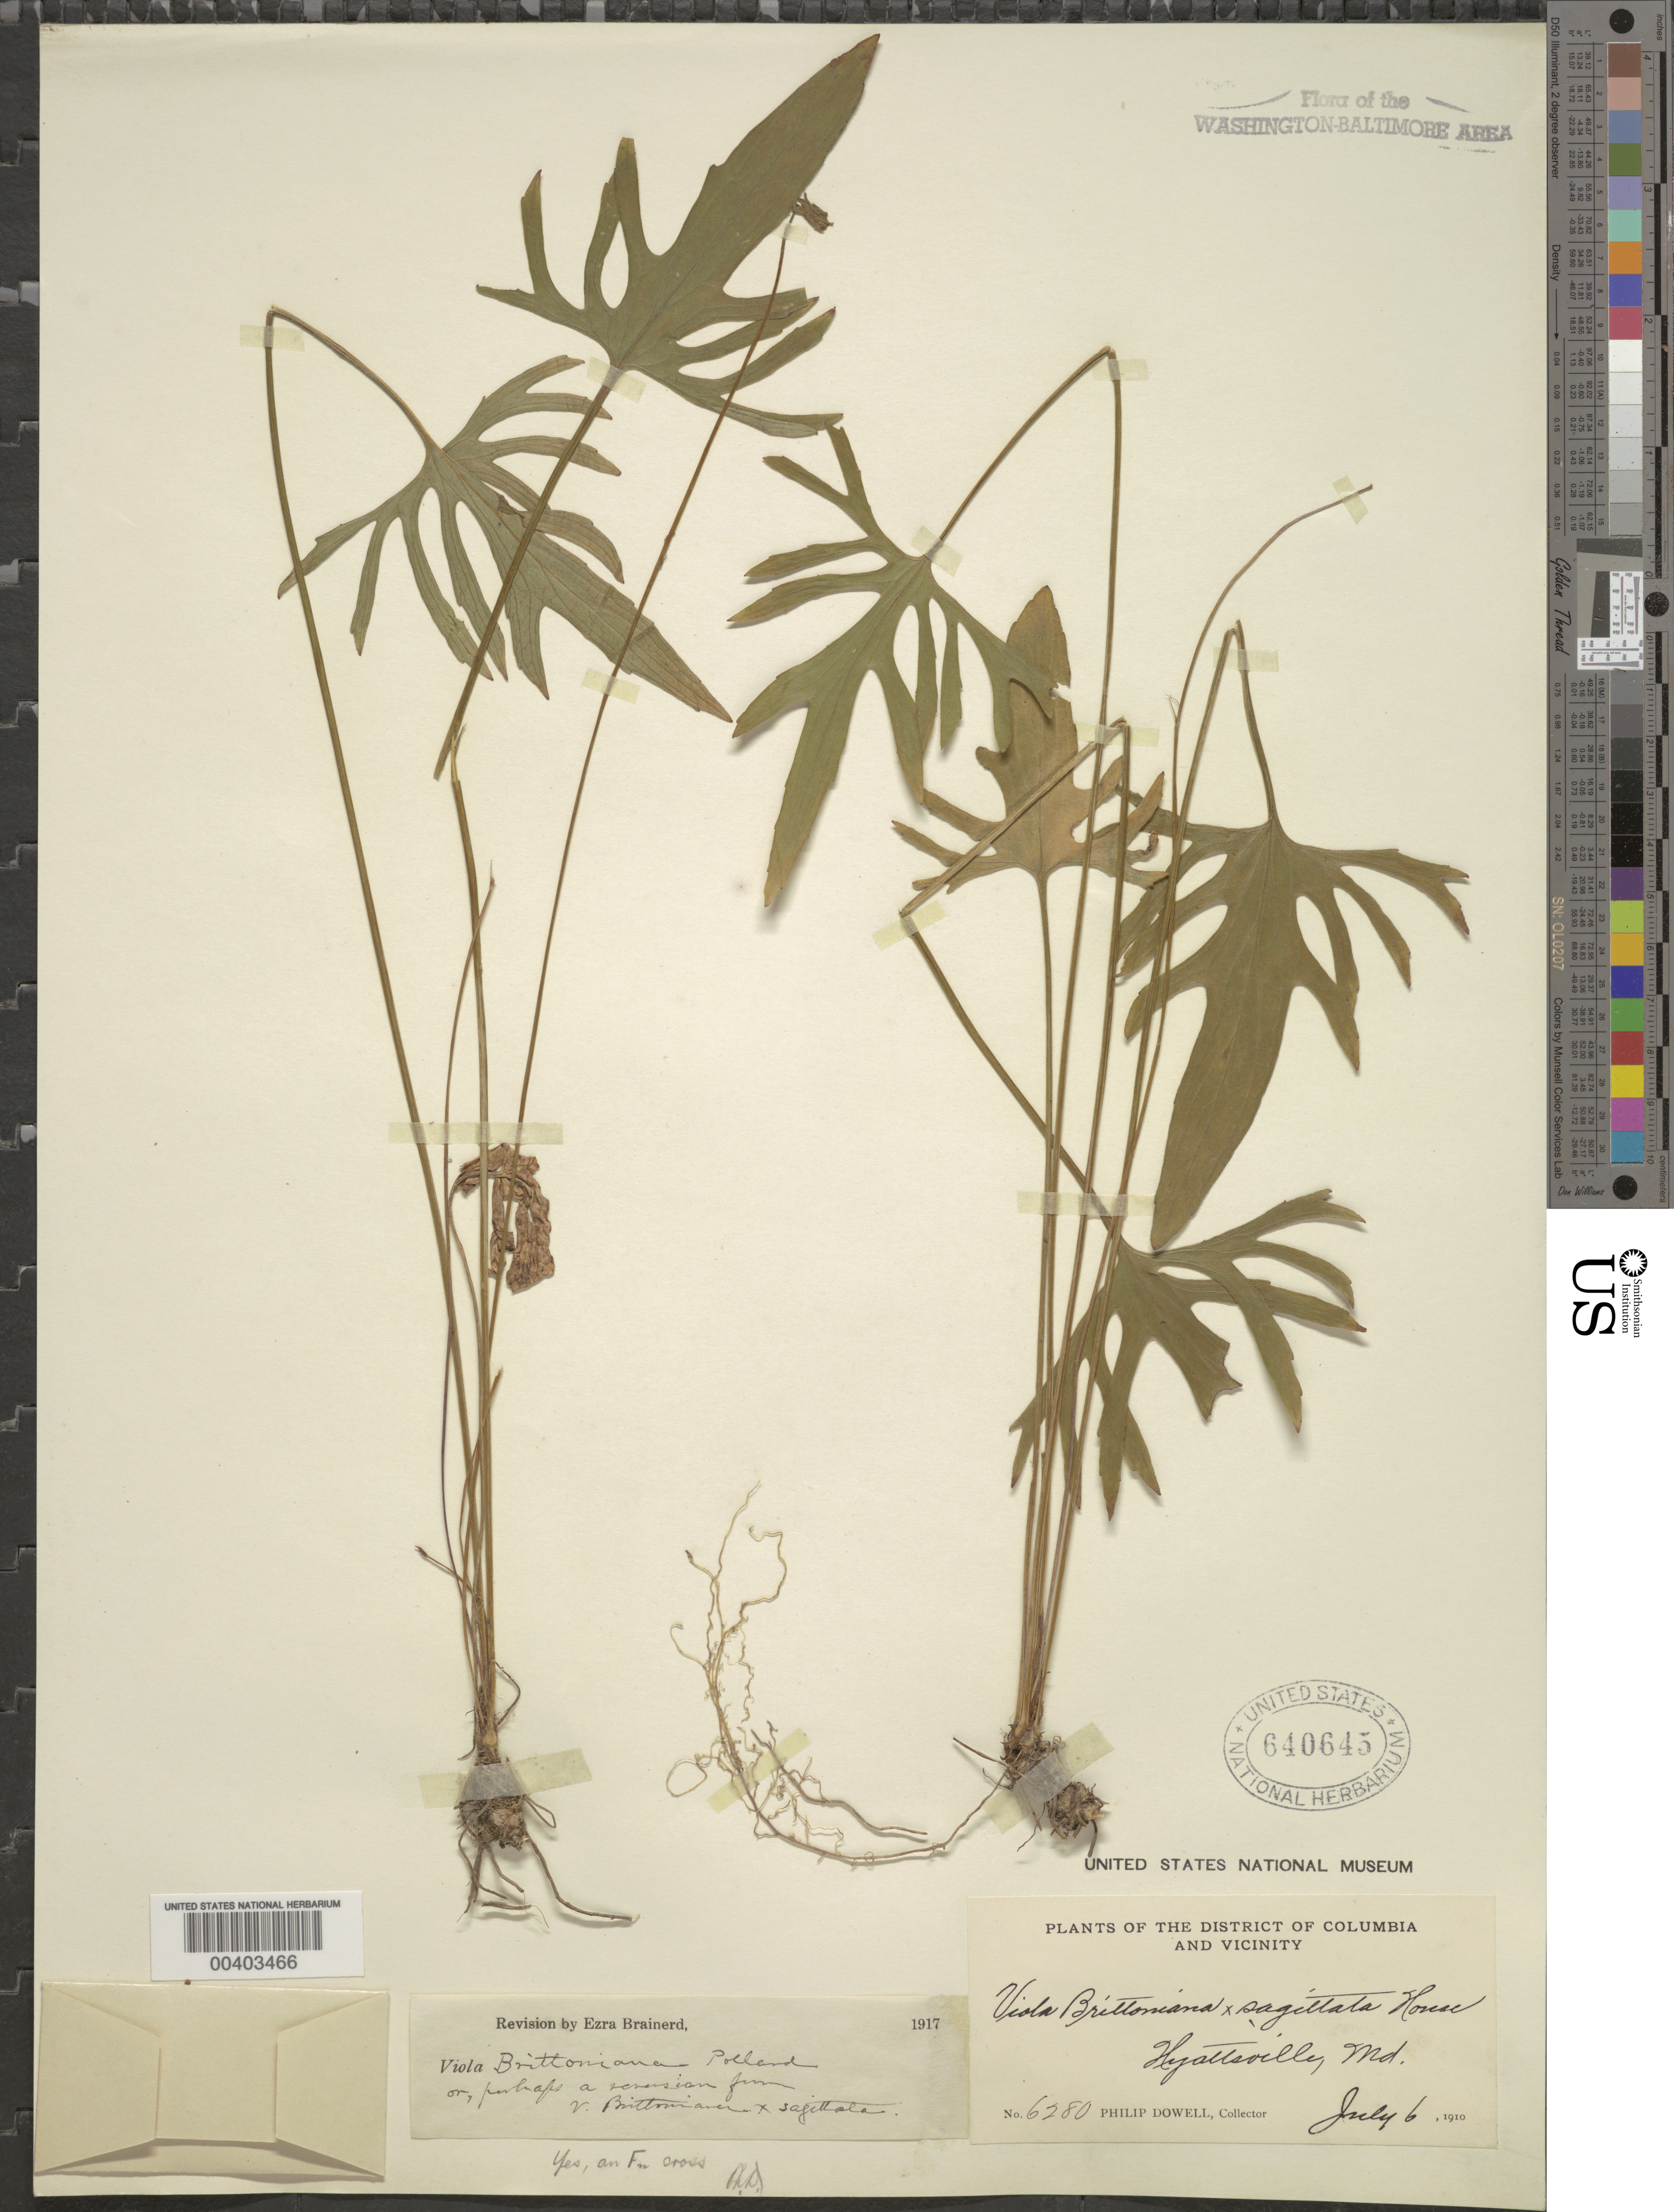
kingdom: Plantae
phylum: Tracheophyta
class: Magnoliopsida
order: Malpighiales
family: Violaceae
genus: Viola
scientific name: Viola brittoniana x V. cucullata Aiton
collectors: P. Dowell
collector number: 6280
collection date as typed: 06 Jul 1910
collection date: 1910-07-06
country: United States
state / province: Maryland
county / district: Prince George's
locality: Hyattsville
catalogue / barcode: US 640645